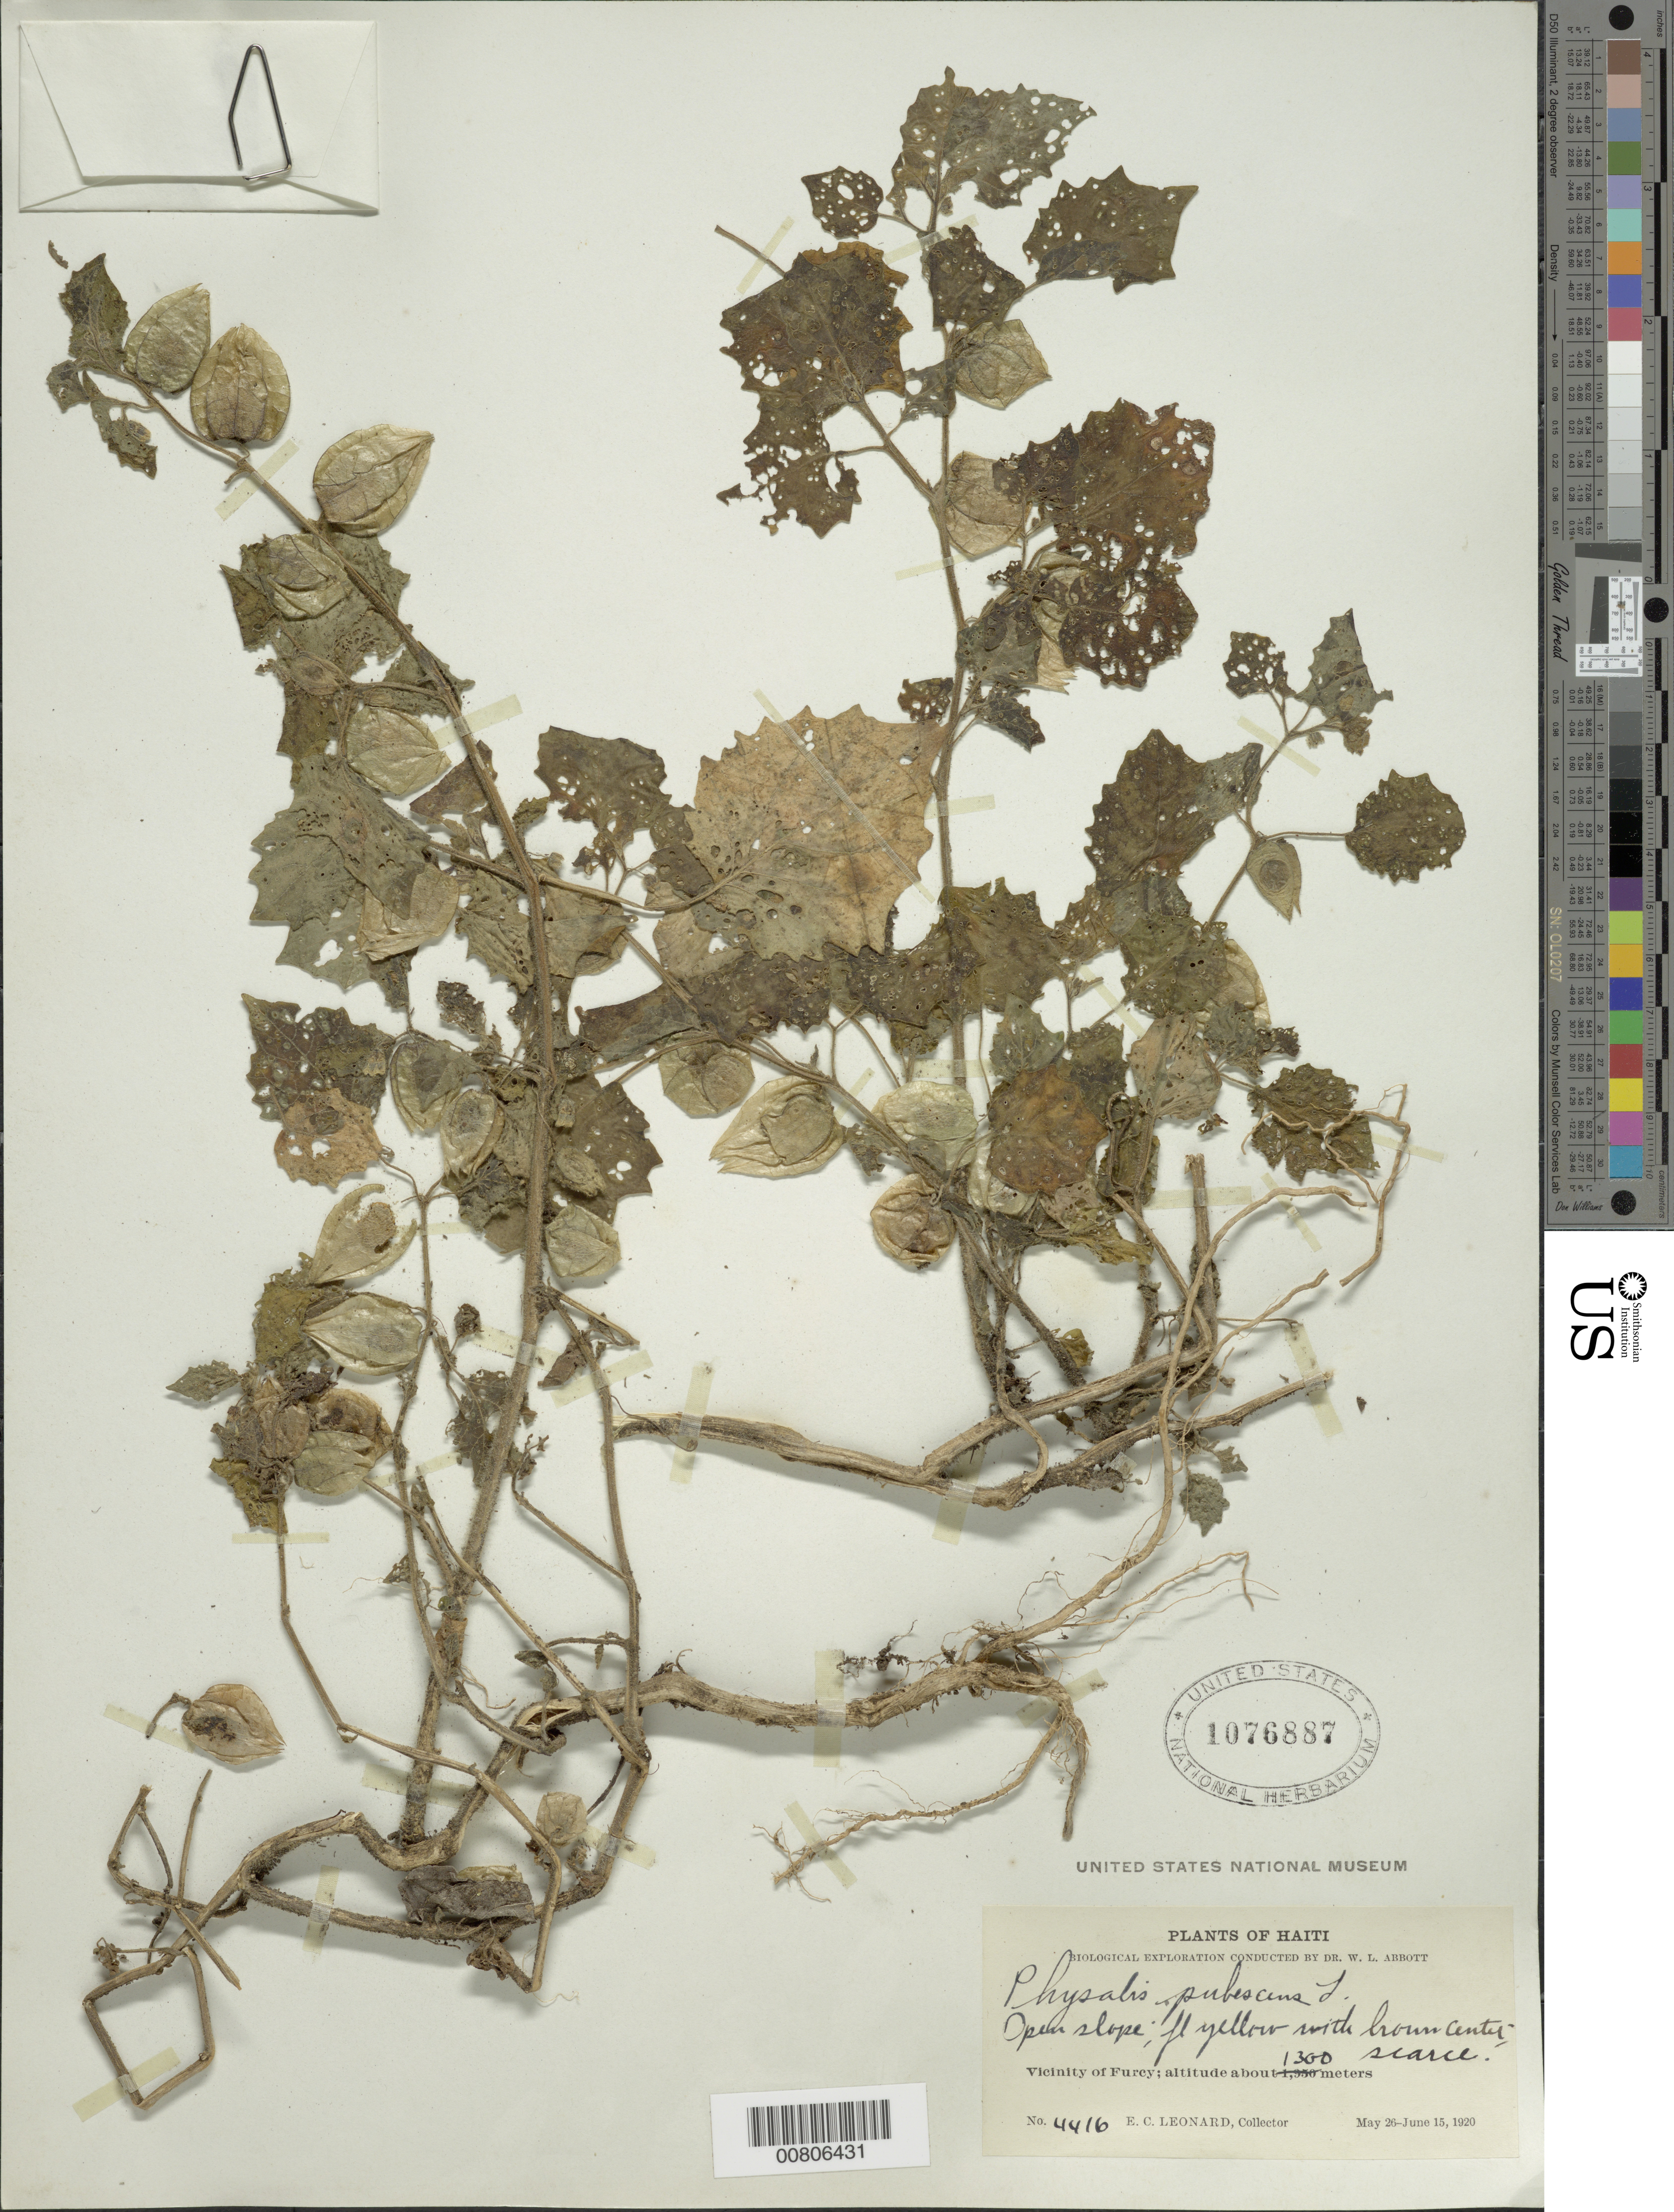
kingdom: Plantae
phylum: Tracheophyta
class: Magnoliopsida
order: Solanales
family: Solanaceae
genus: Physalis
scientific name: Physalis pubescens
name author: L.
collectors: E. C. Leonard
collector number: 4416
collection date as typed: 26 May 1920 to 15 Jun 1920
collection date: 1920-05-26/1920-06-15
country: Haiti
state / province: Ouest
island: Hispaniola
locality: Vicinity of Furcy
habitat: Open slope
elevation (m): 1300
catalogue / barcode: US 1076887